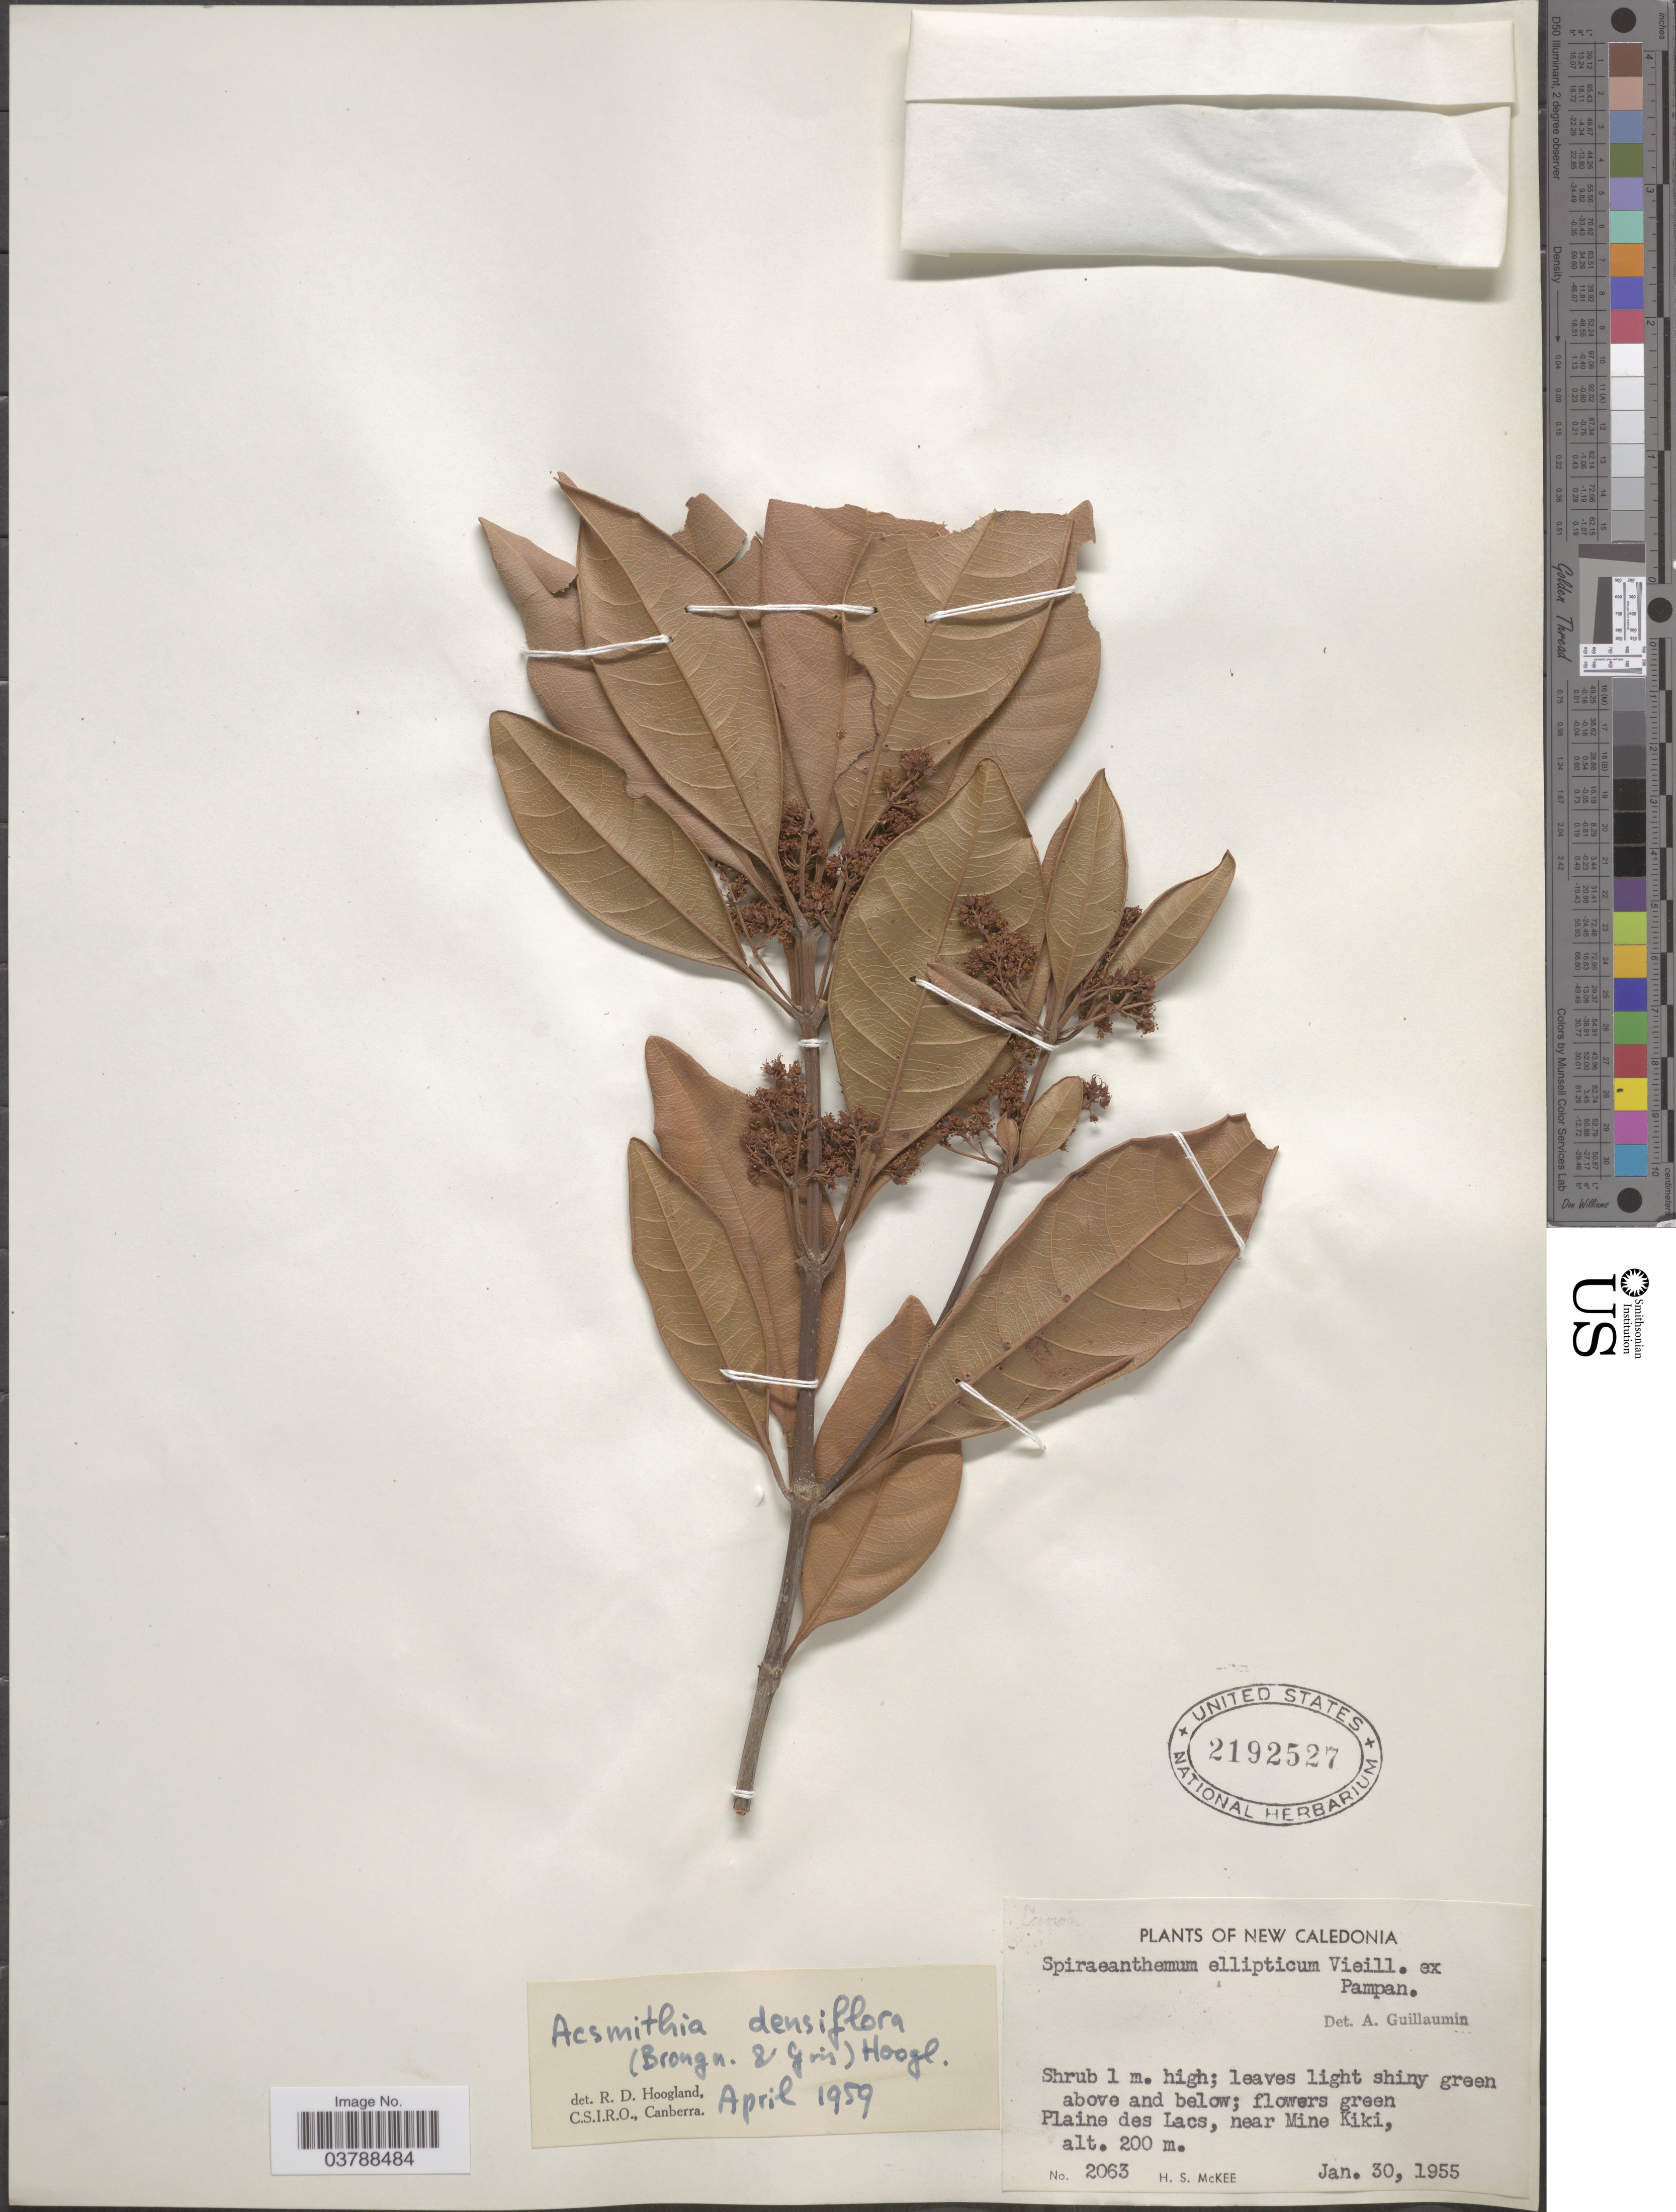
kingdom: Plantae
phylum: Tracheophyta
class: Magnoliopsida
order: Oxalidales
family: Cunoniaceae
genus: Spiraeanthemum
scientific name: Spiraeanthemum densiflorum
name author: Brongn. & Gris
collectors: H. S. McKee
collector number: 2063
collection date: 1955-01-30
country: New Caledonia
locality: Plaine des Lacs, near Mine Kiki.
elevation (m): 200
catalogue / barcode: US 2192527